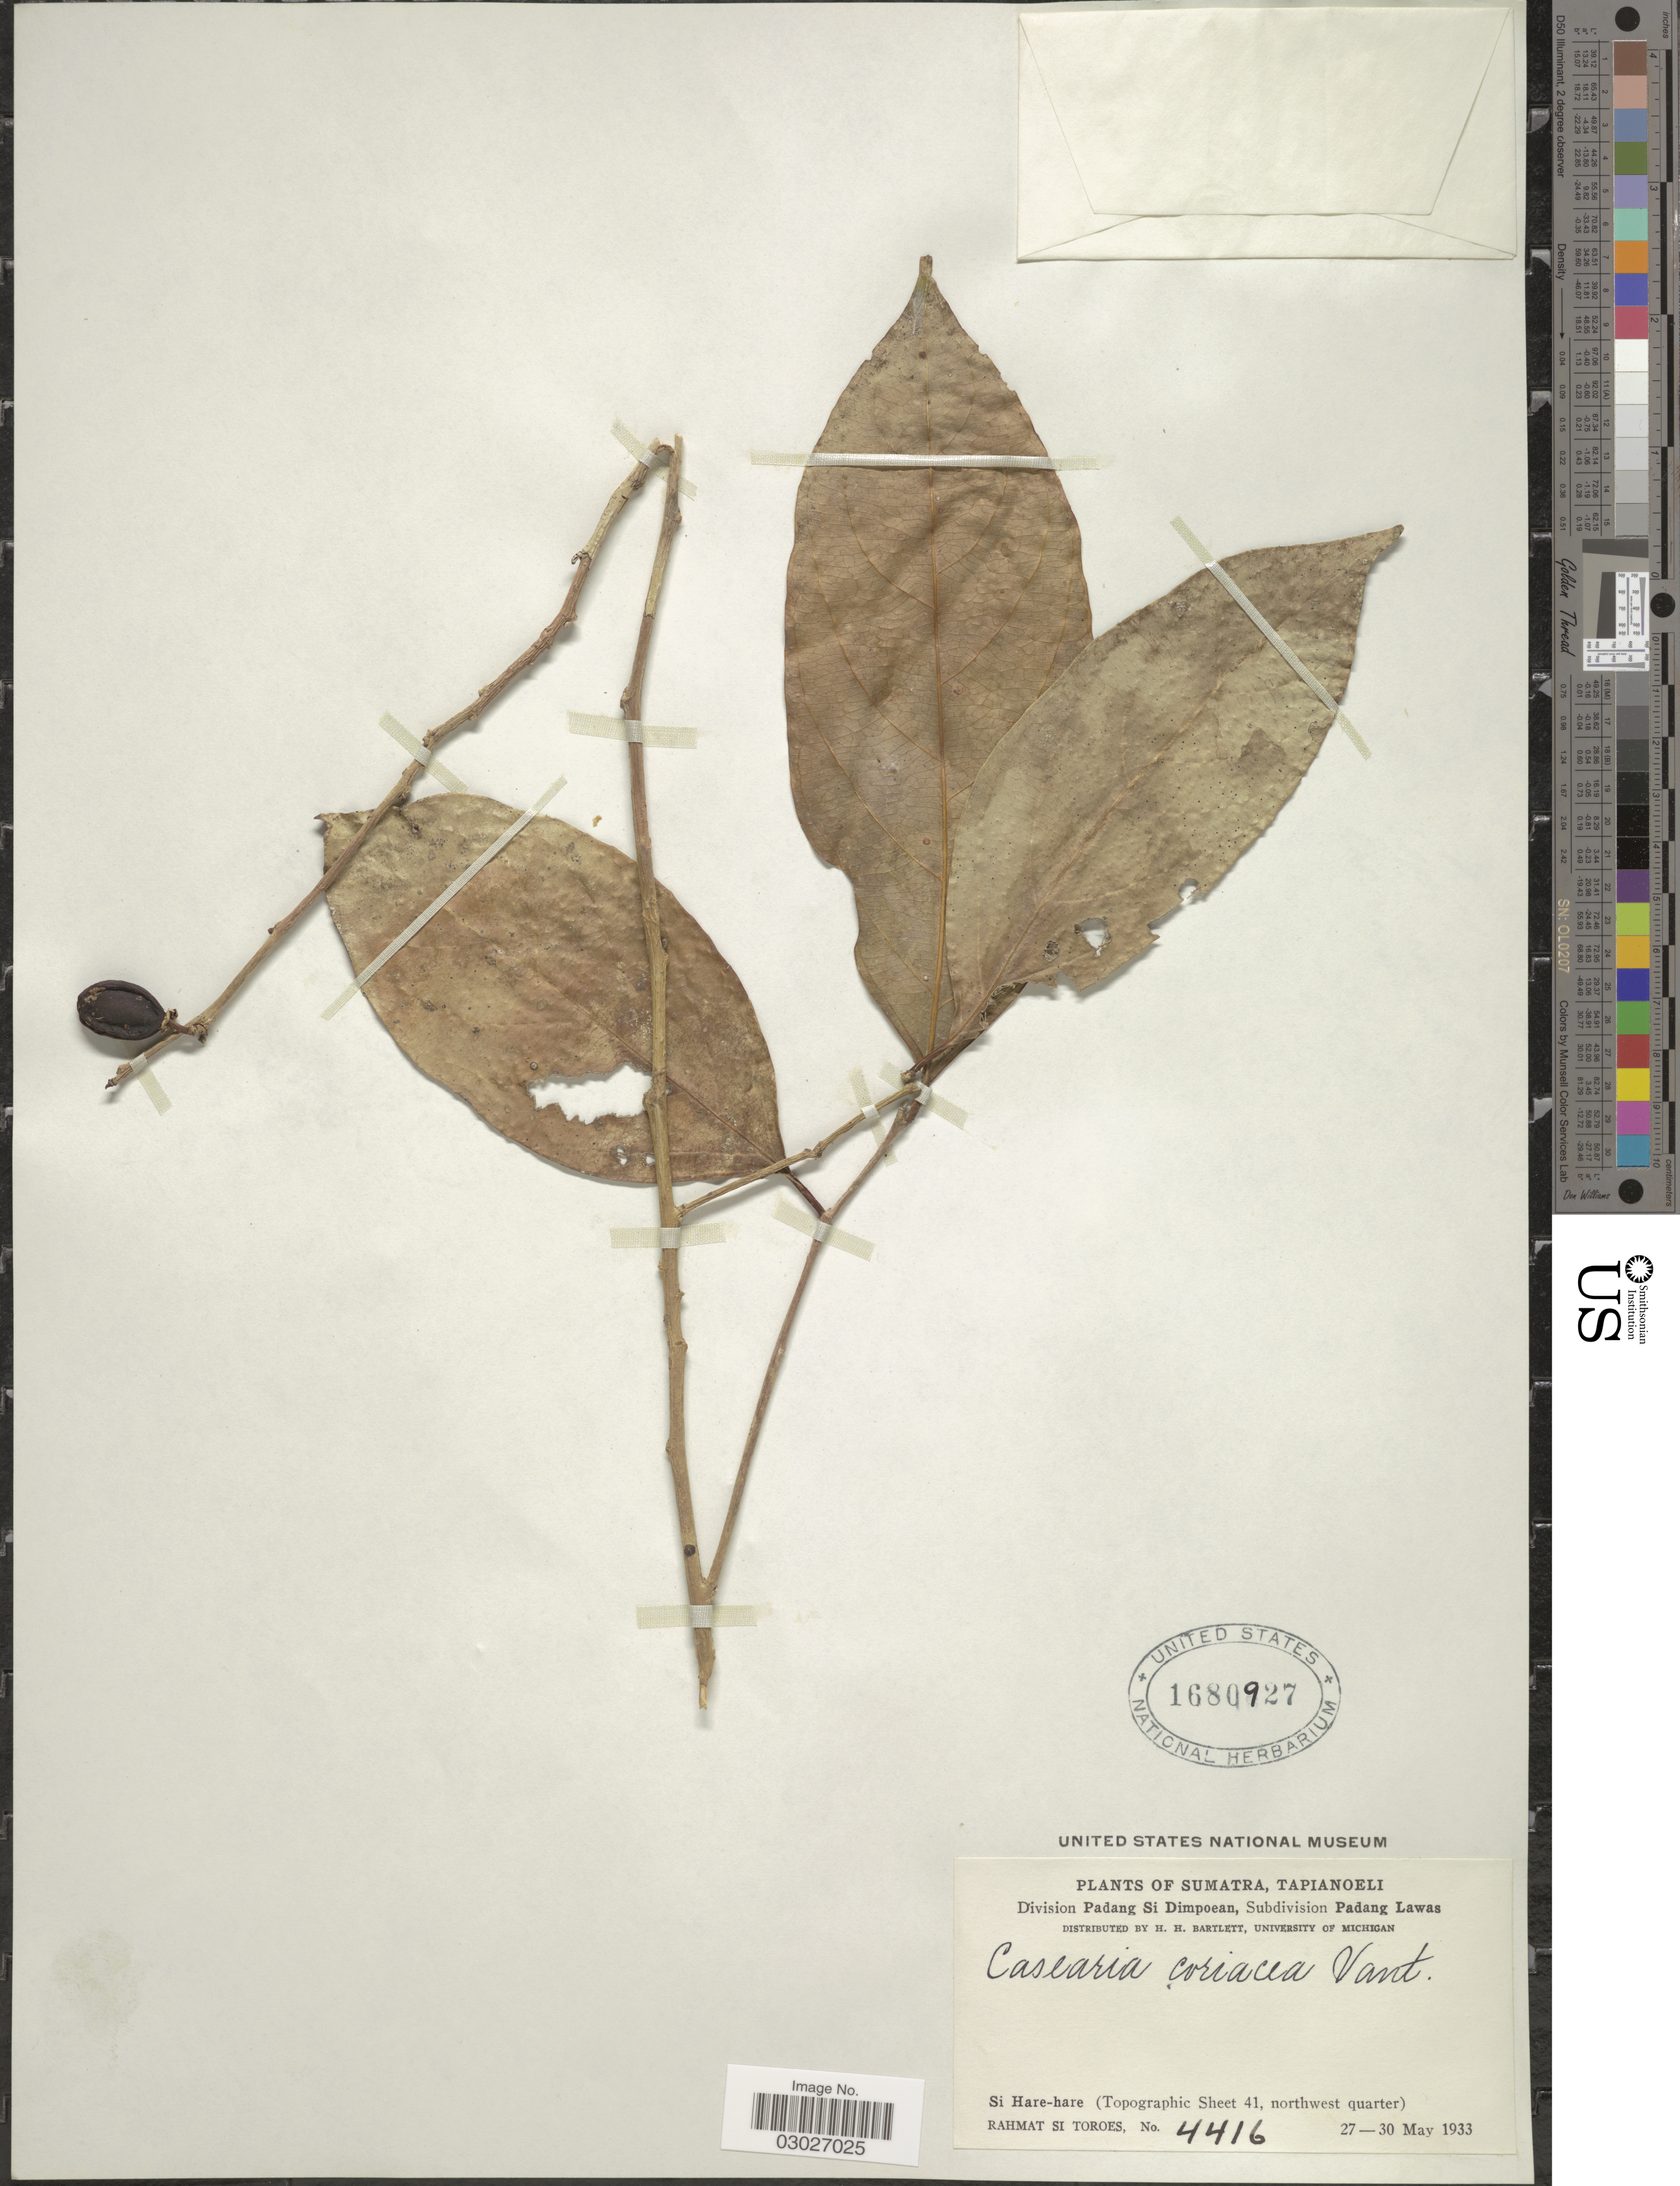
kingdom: Plantae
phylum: Tracheophyta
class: Magnoliopsida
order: Malpighiales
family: Salicaceae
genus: Casearia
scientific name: Casearia coriacea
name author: Vent.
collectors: Rahmat Si Boeea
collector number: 4416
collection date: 1933-05-27/1933-05-30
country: Indonesia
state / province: Sumatra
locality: Tapianoeli. Division Padang Si Dimpoean, Subdivision Padang Lawas. Si Hare-hare (Topographic Sheet 41, northwest quarter).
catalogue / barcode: US 1680927